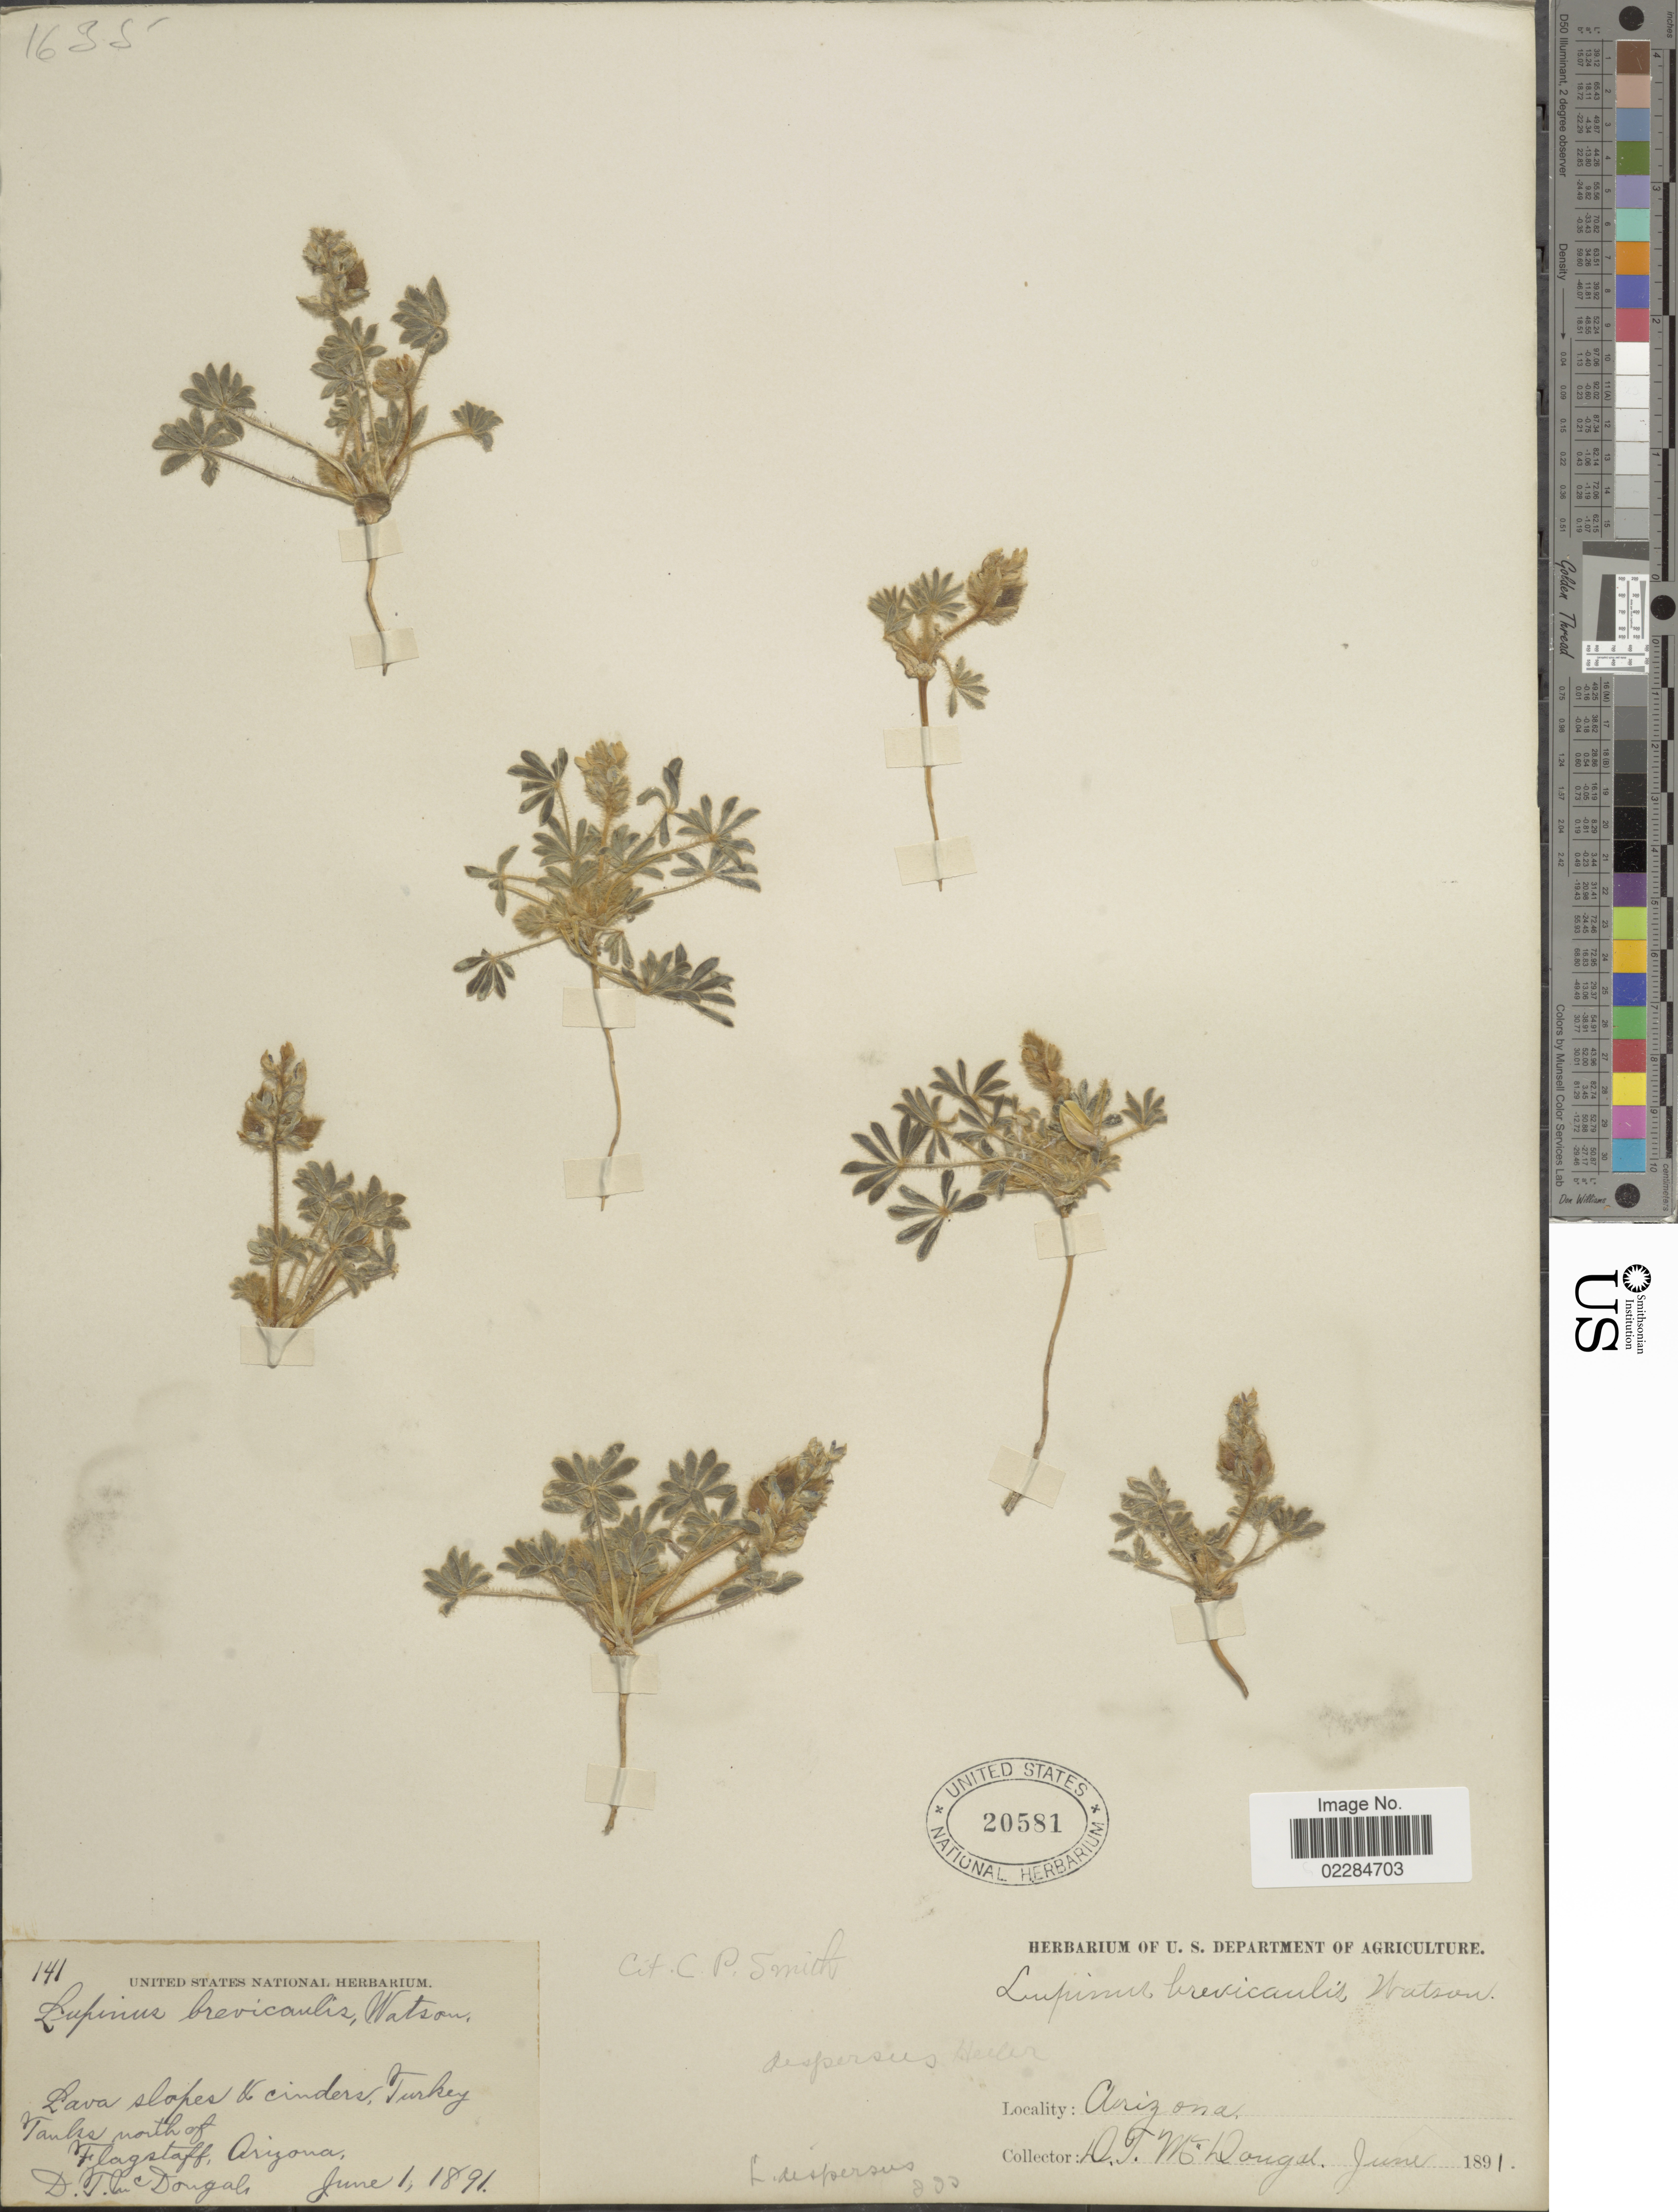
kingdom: Plantae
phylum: Tracheophyta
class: Magnoliopsida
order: Fabales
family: Fabaceae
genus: Lupinus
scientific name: Lupinus brevicaulis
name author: S. Watson in C. King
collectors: D. T. MacDougal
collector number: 141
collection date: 1891-06-01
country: United States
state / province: Arizona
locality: Lava slopes & cinders, Turkey Tanks north of Flagstaff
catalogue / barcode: US 20581